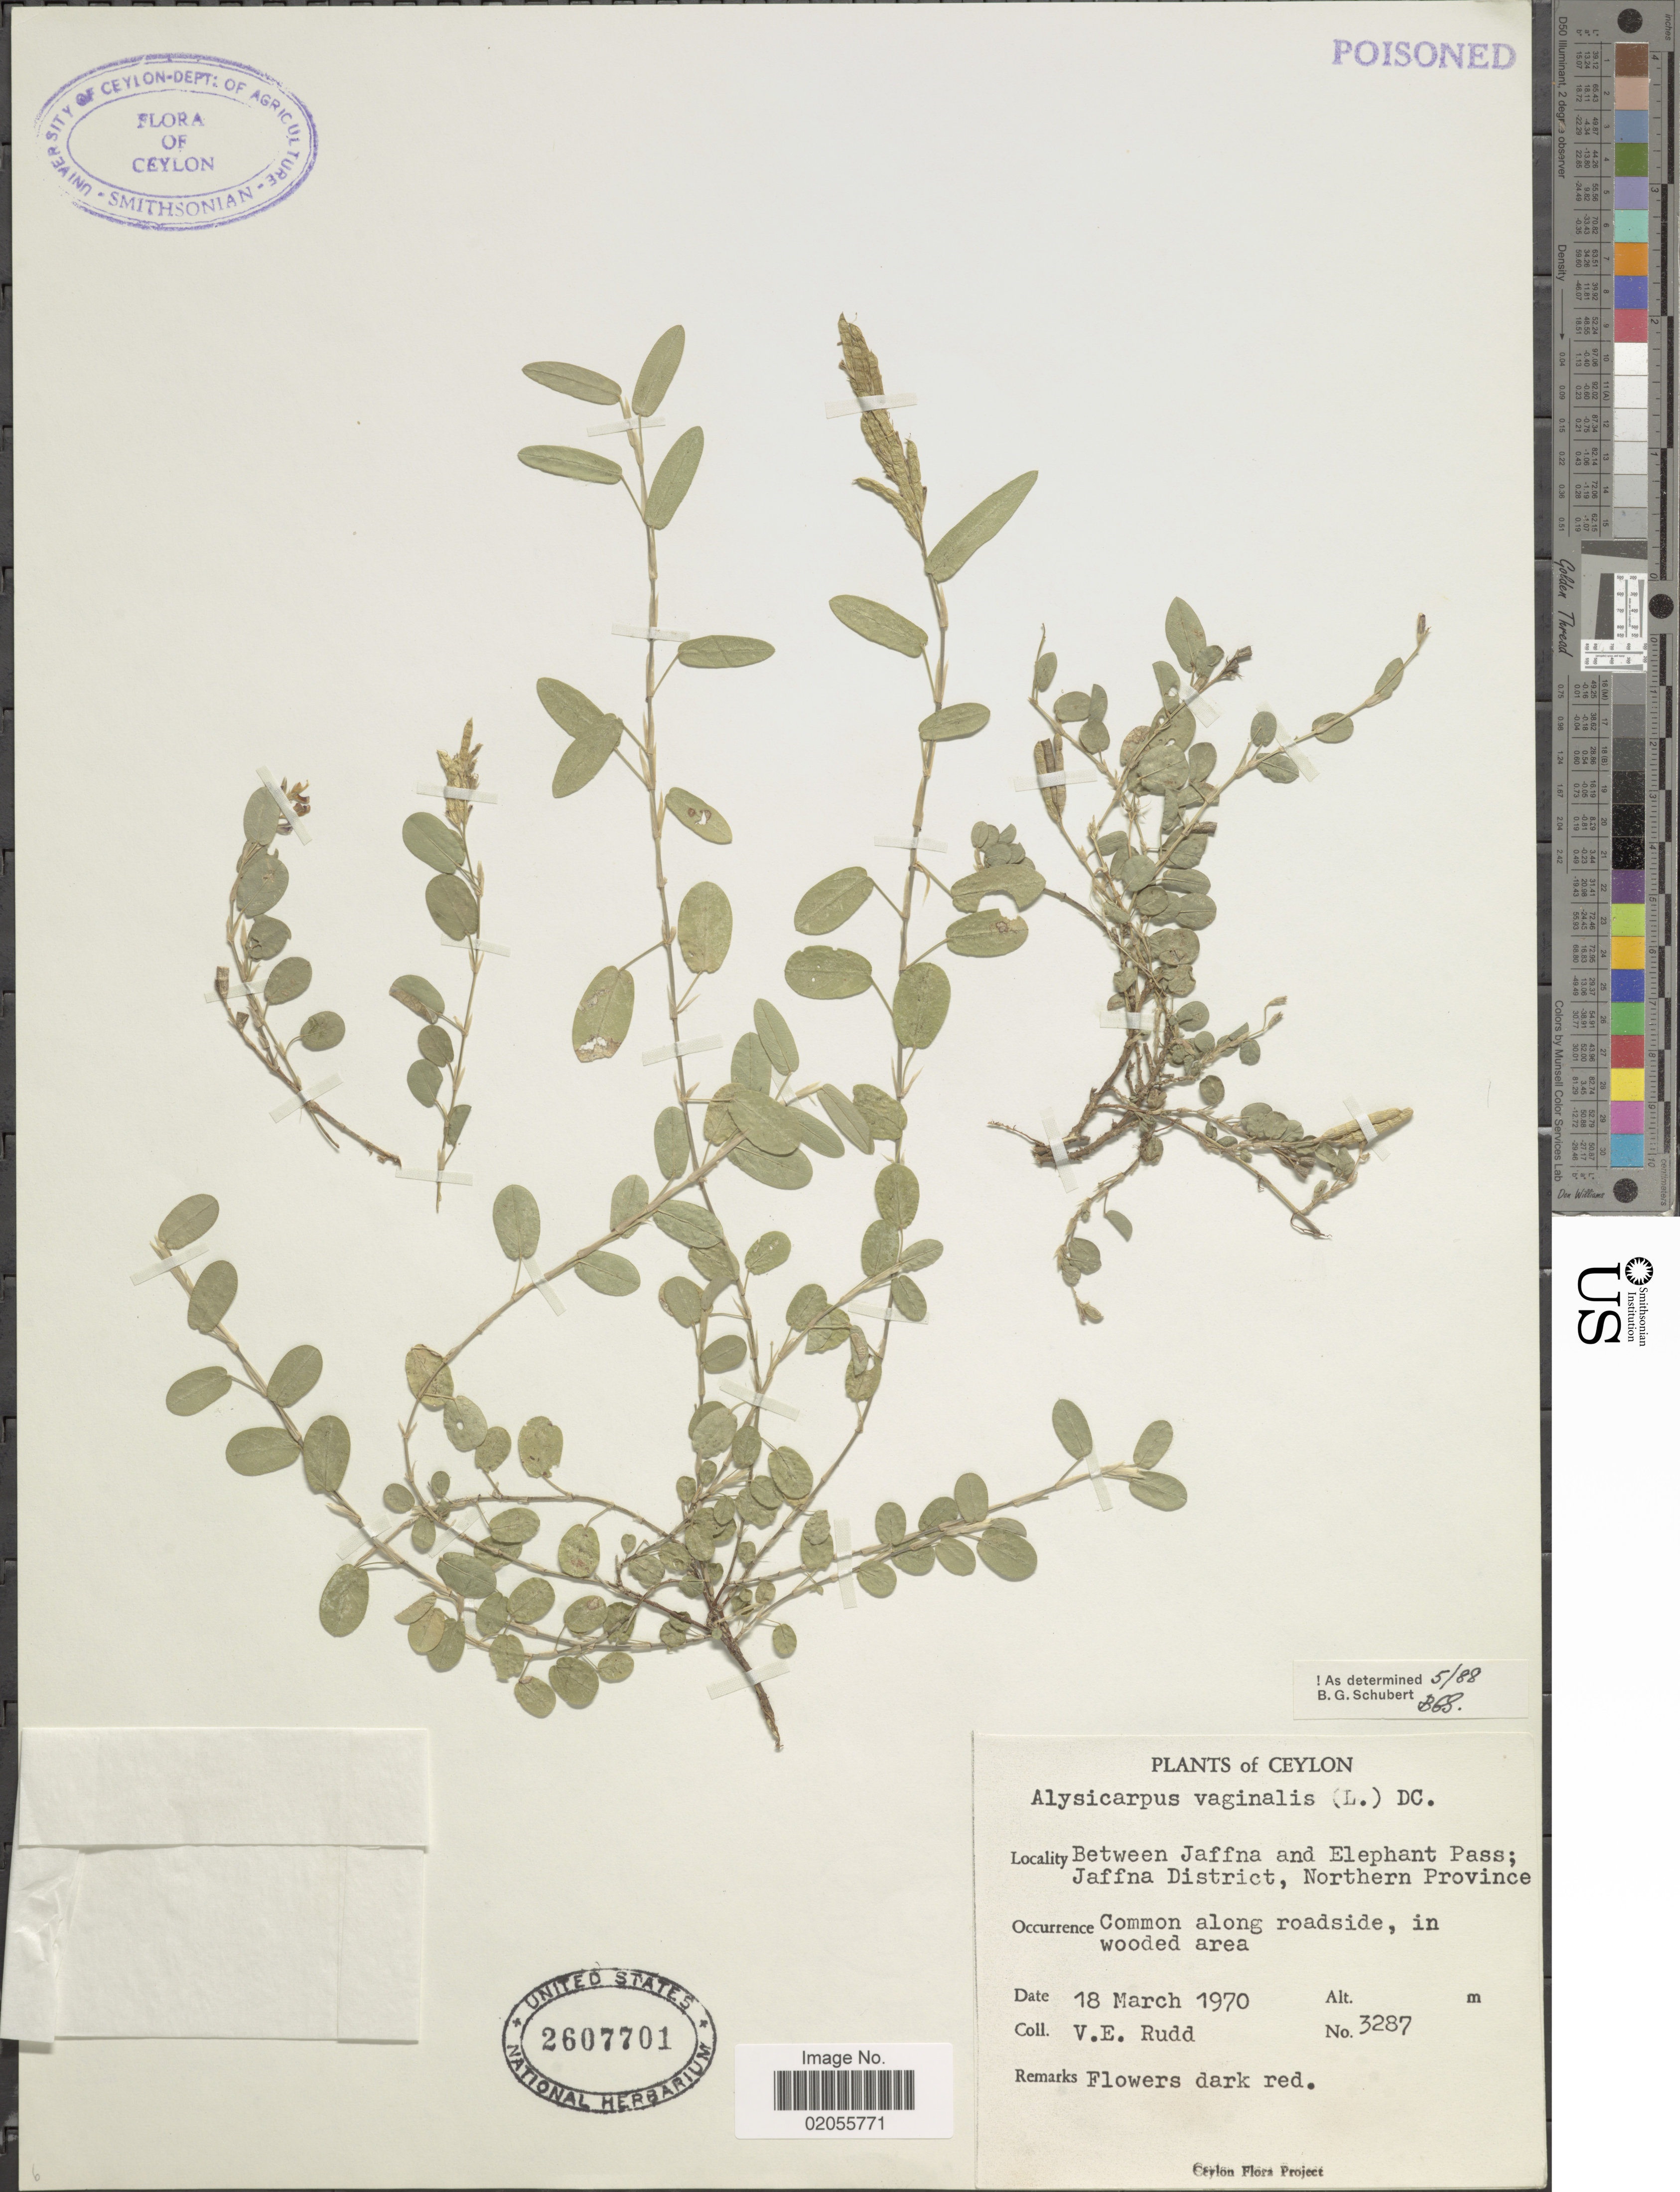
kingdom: Plantae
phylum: Tracheophyta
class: Magnoliopsida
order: Fabales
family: Fabaceae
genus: Alysicarpus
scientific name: Alysicarpus vaginalis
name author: (L.) DC.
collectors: V. E. Rudd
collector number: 3287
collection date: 1970-03-18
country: Sri Lanka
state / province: Northern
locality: Between Jaffna and Elephan Pass; Jaffna District, Ceylon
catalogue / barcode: US 2607701